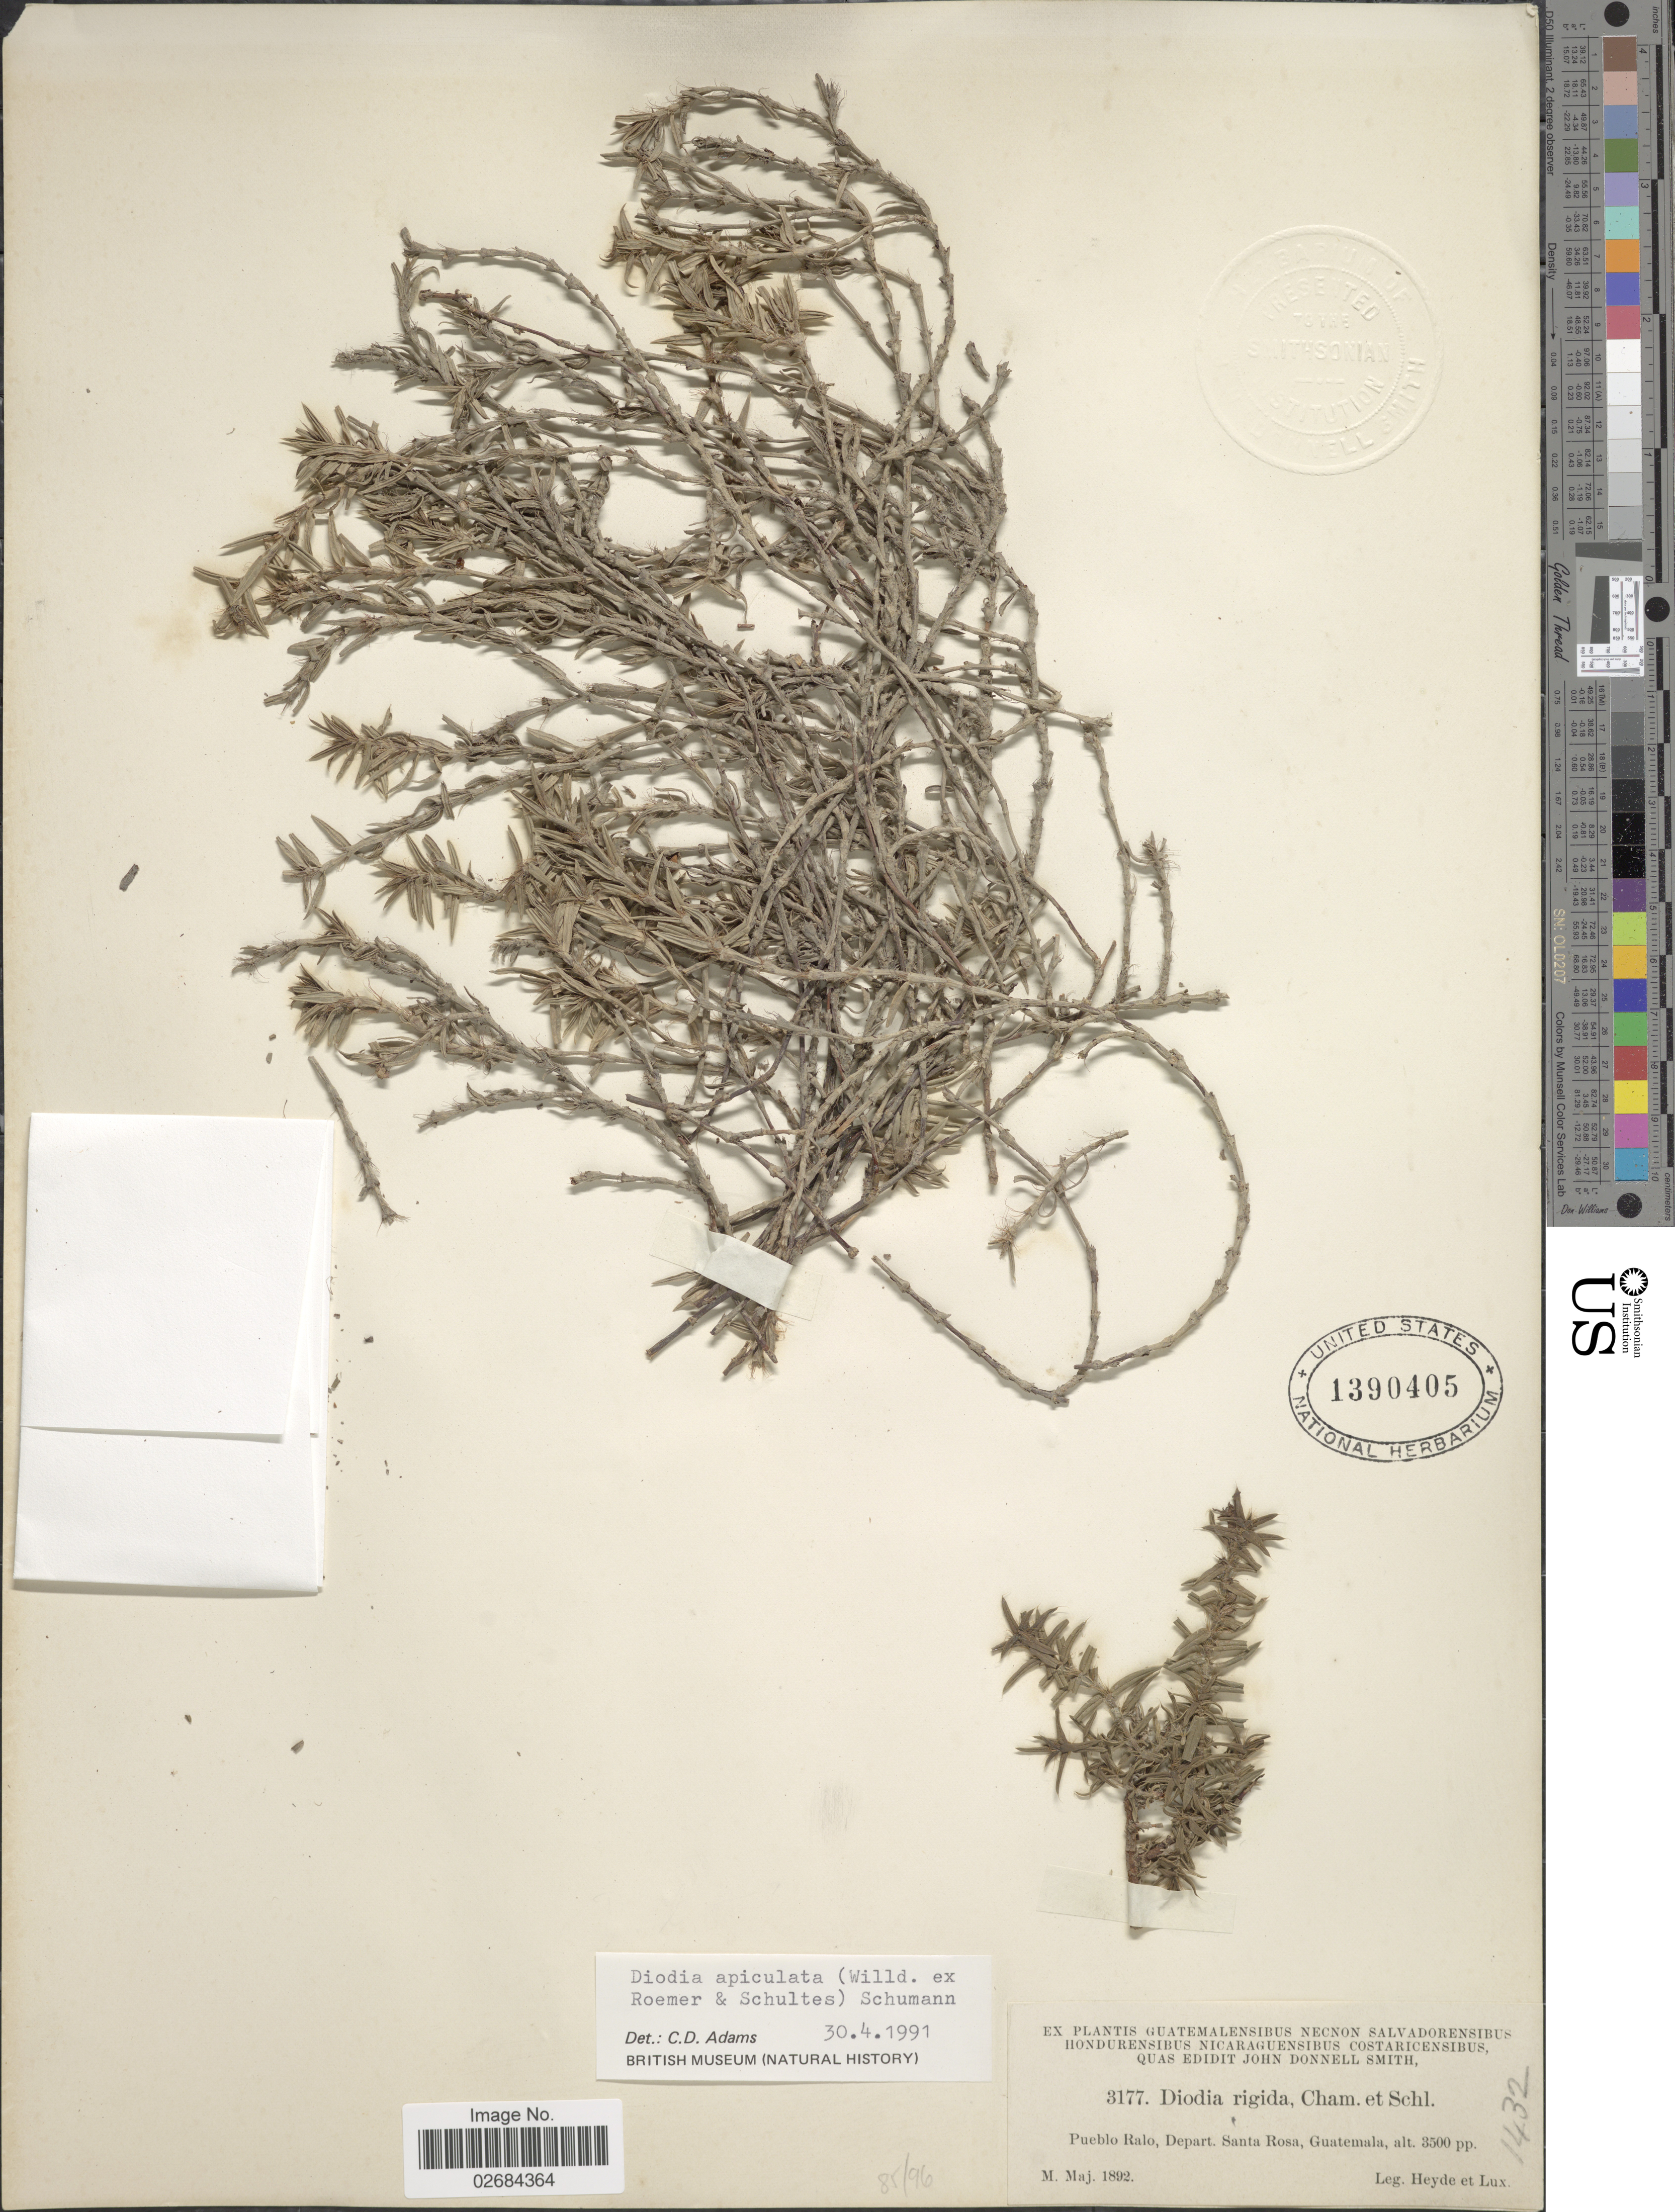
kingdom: Plantae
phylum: Tracheophyta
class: Magnoliopsida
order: Gentianales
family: Rubiaceae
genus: Diodia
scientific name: Diodia apiculata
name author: (Willd. ex Roem. & Schult.) K. Schum.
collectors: Heyde & Lux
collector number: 3177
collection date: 1892-05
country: Guatemala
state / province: Santa Rosa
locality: Pueblo Ralo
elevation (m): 1067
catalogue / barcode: US 1390405